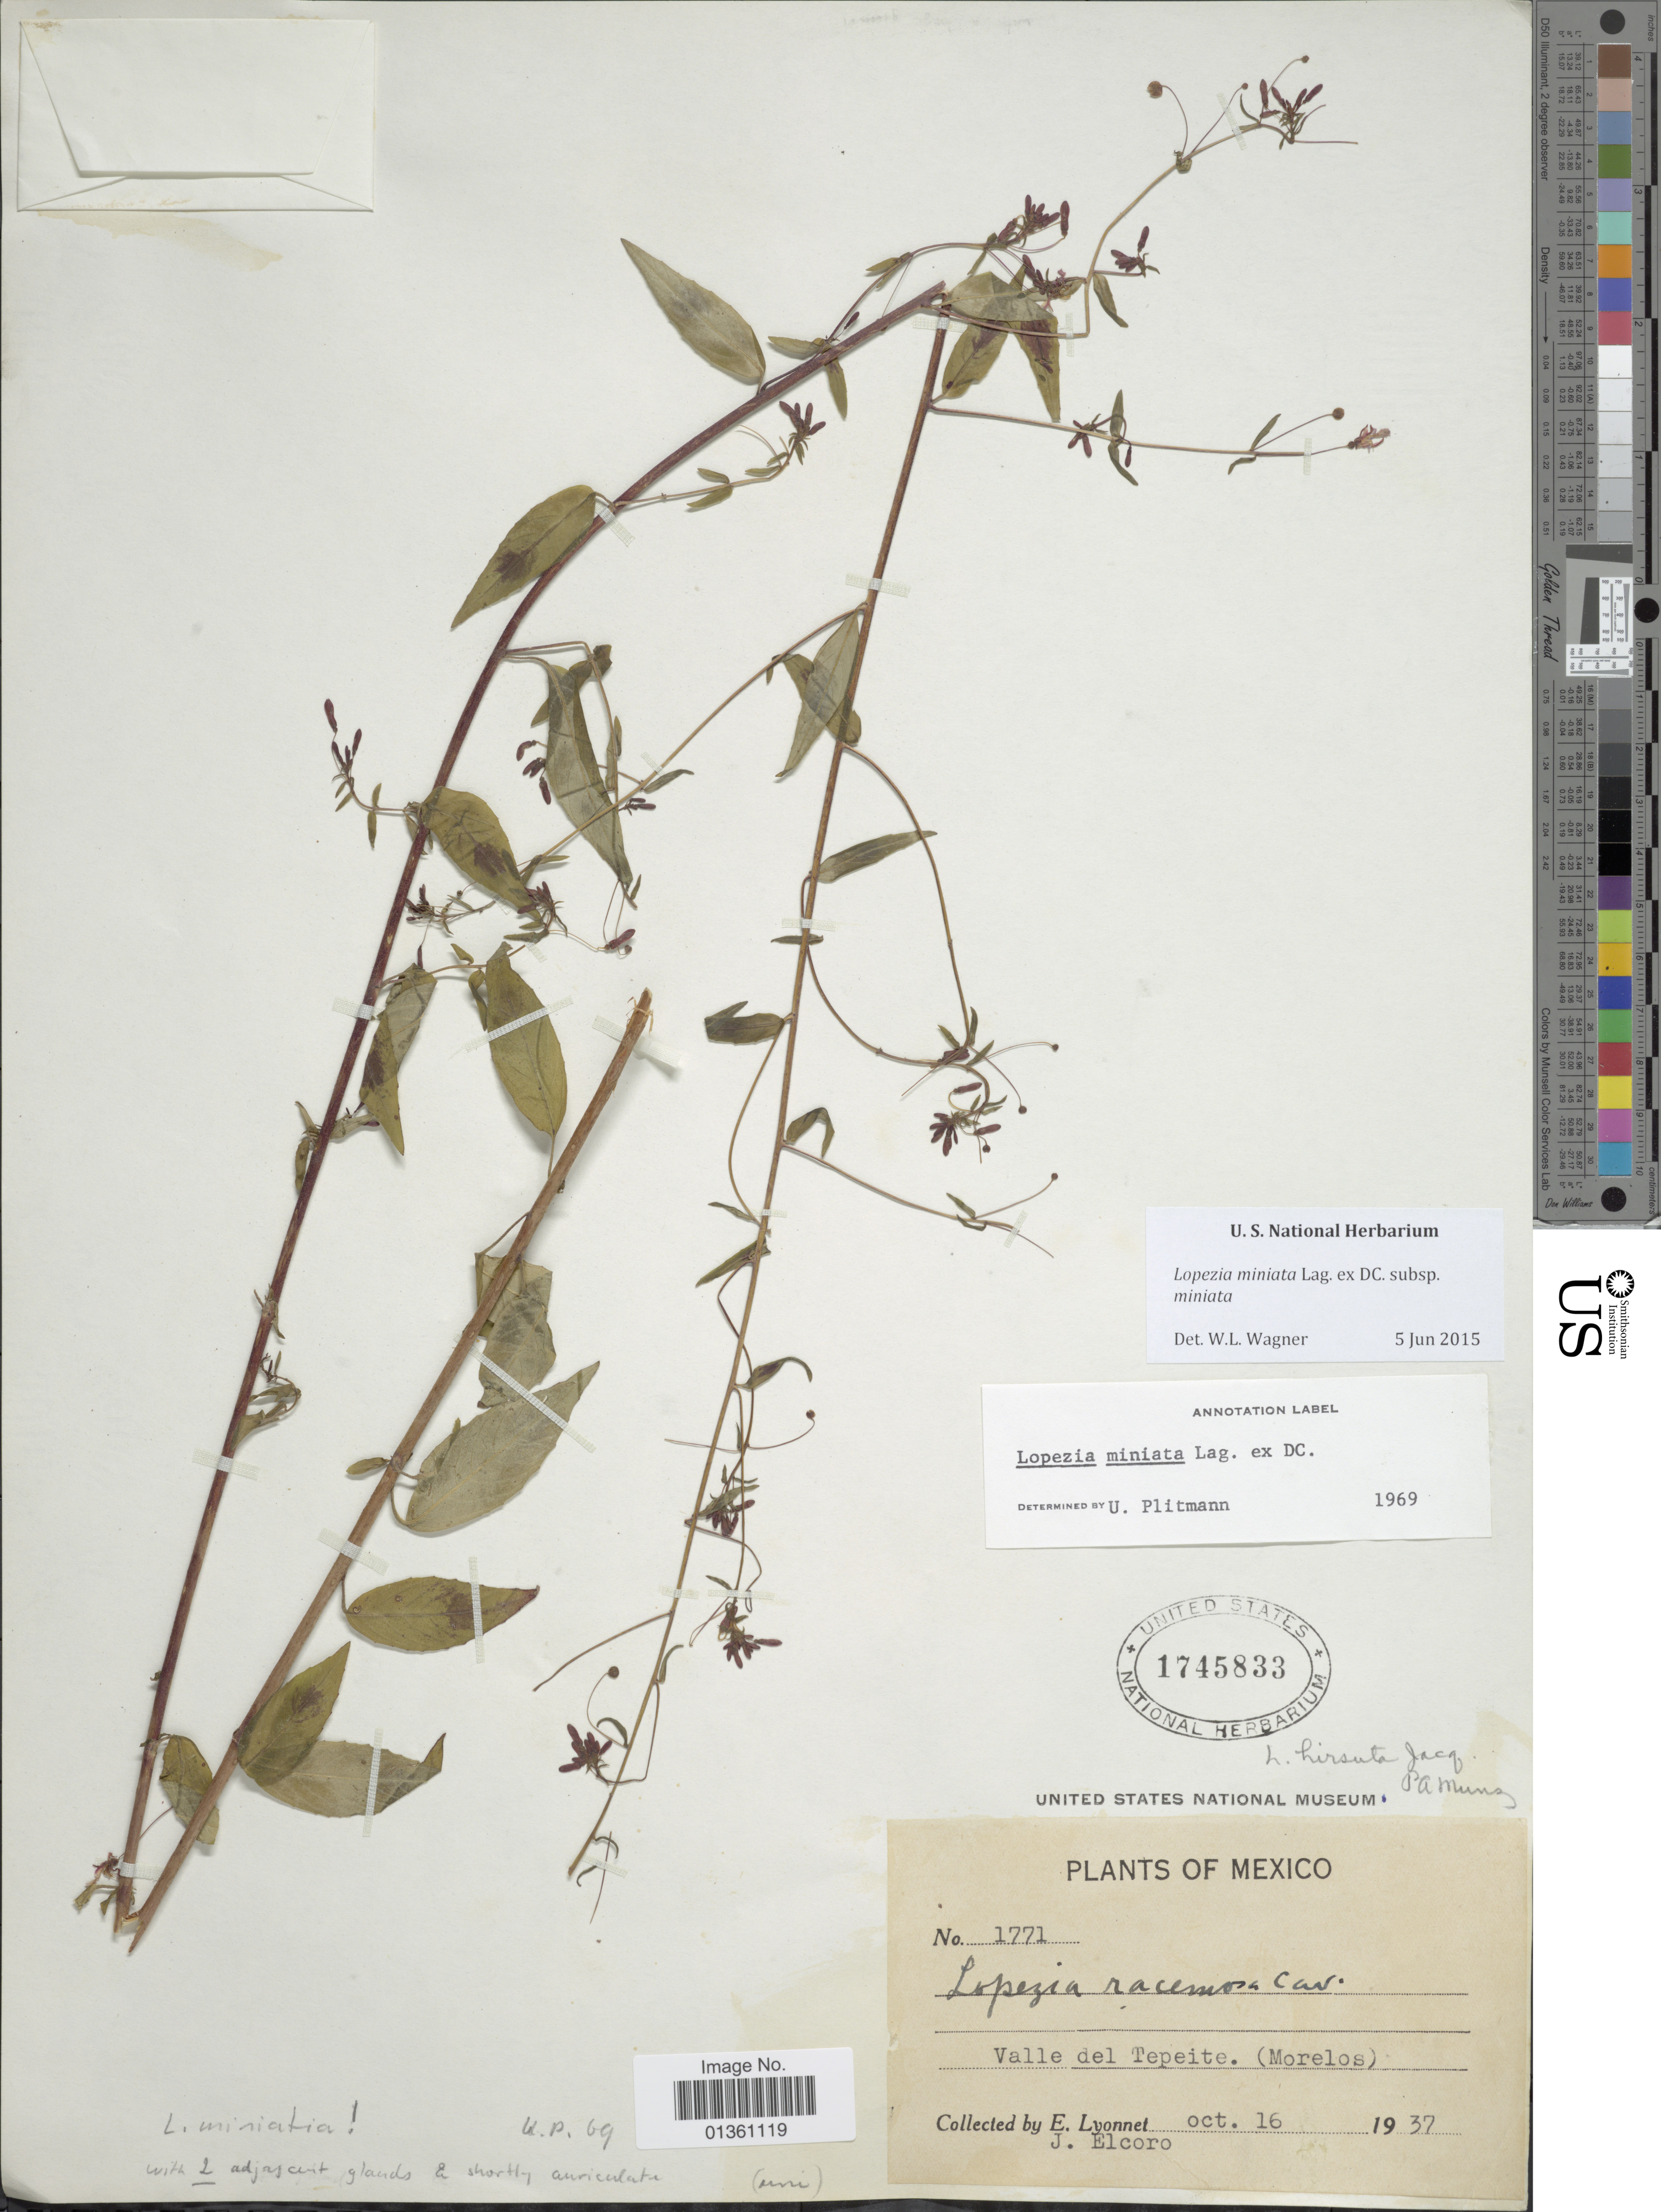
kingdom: Plantae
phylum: Tracheophyta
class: Magnoliopsida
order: Myrtales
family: Onagraceae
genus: Lopezia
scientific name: Lopezia miniata subsp. miniata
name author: Lag. ex DC.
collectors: E. Lyonnet & J. Elcoro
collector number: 1771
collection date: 1937-10-16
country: Mexico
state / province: Morelos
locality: Valle del Tepeite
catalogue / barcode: US 1745833